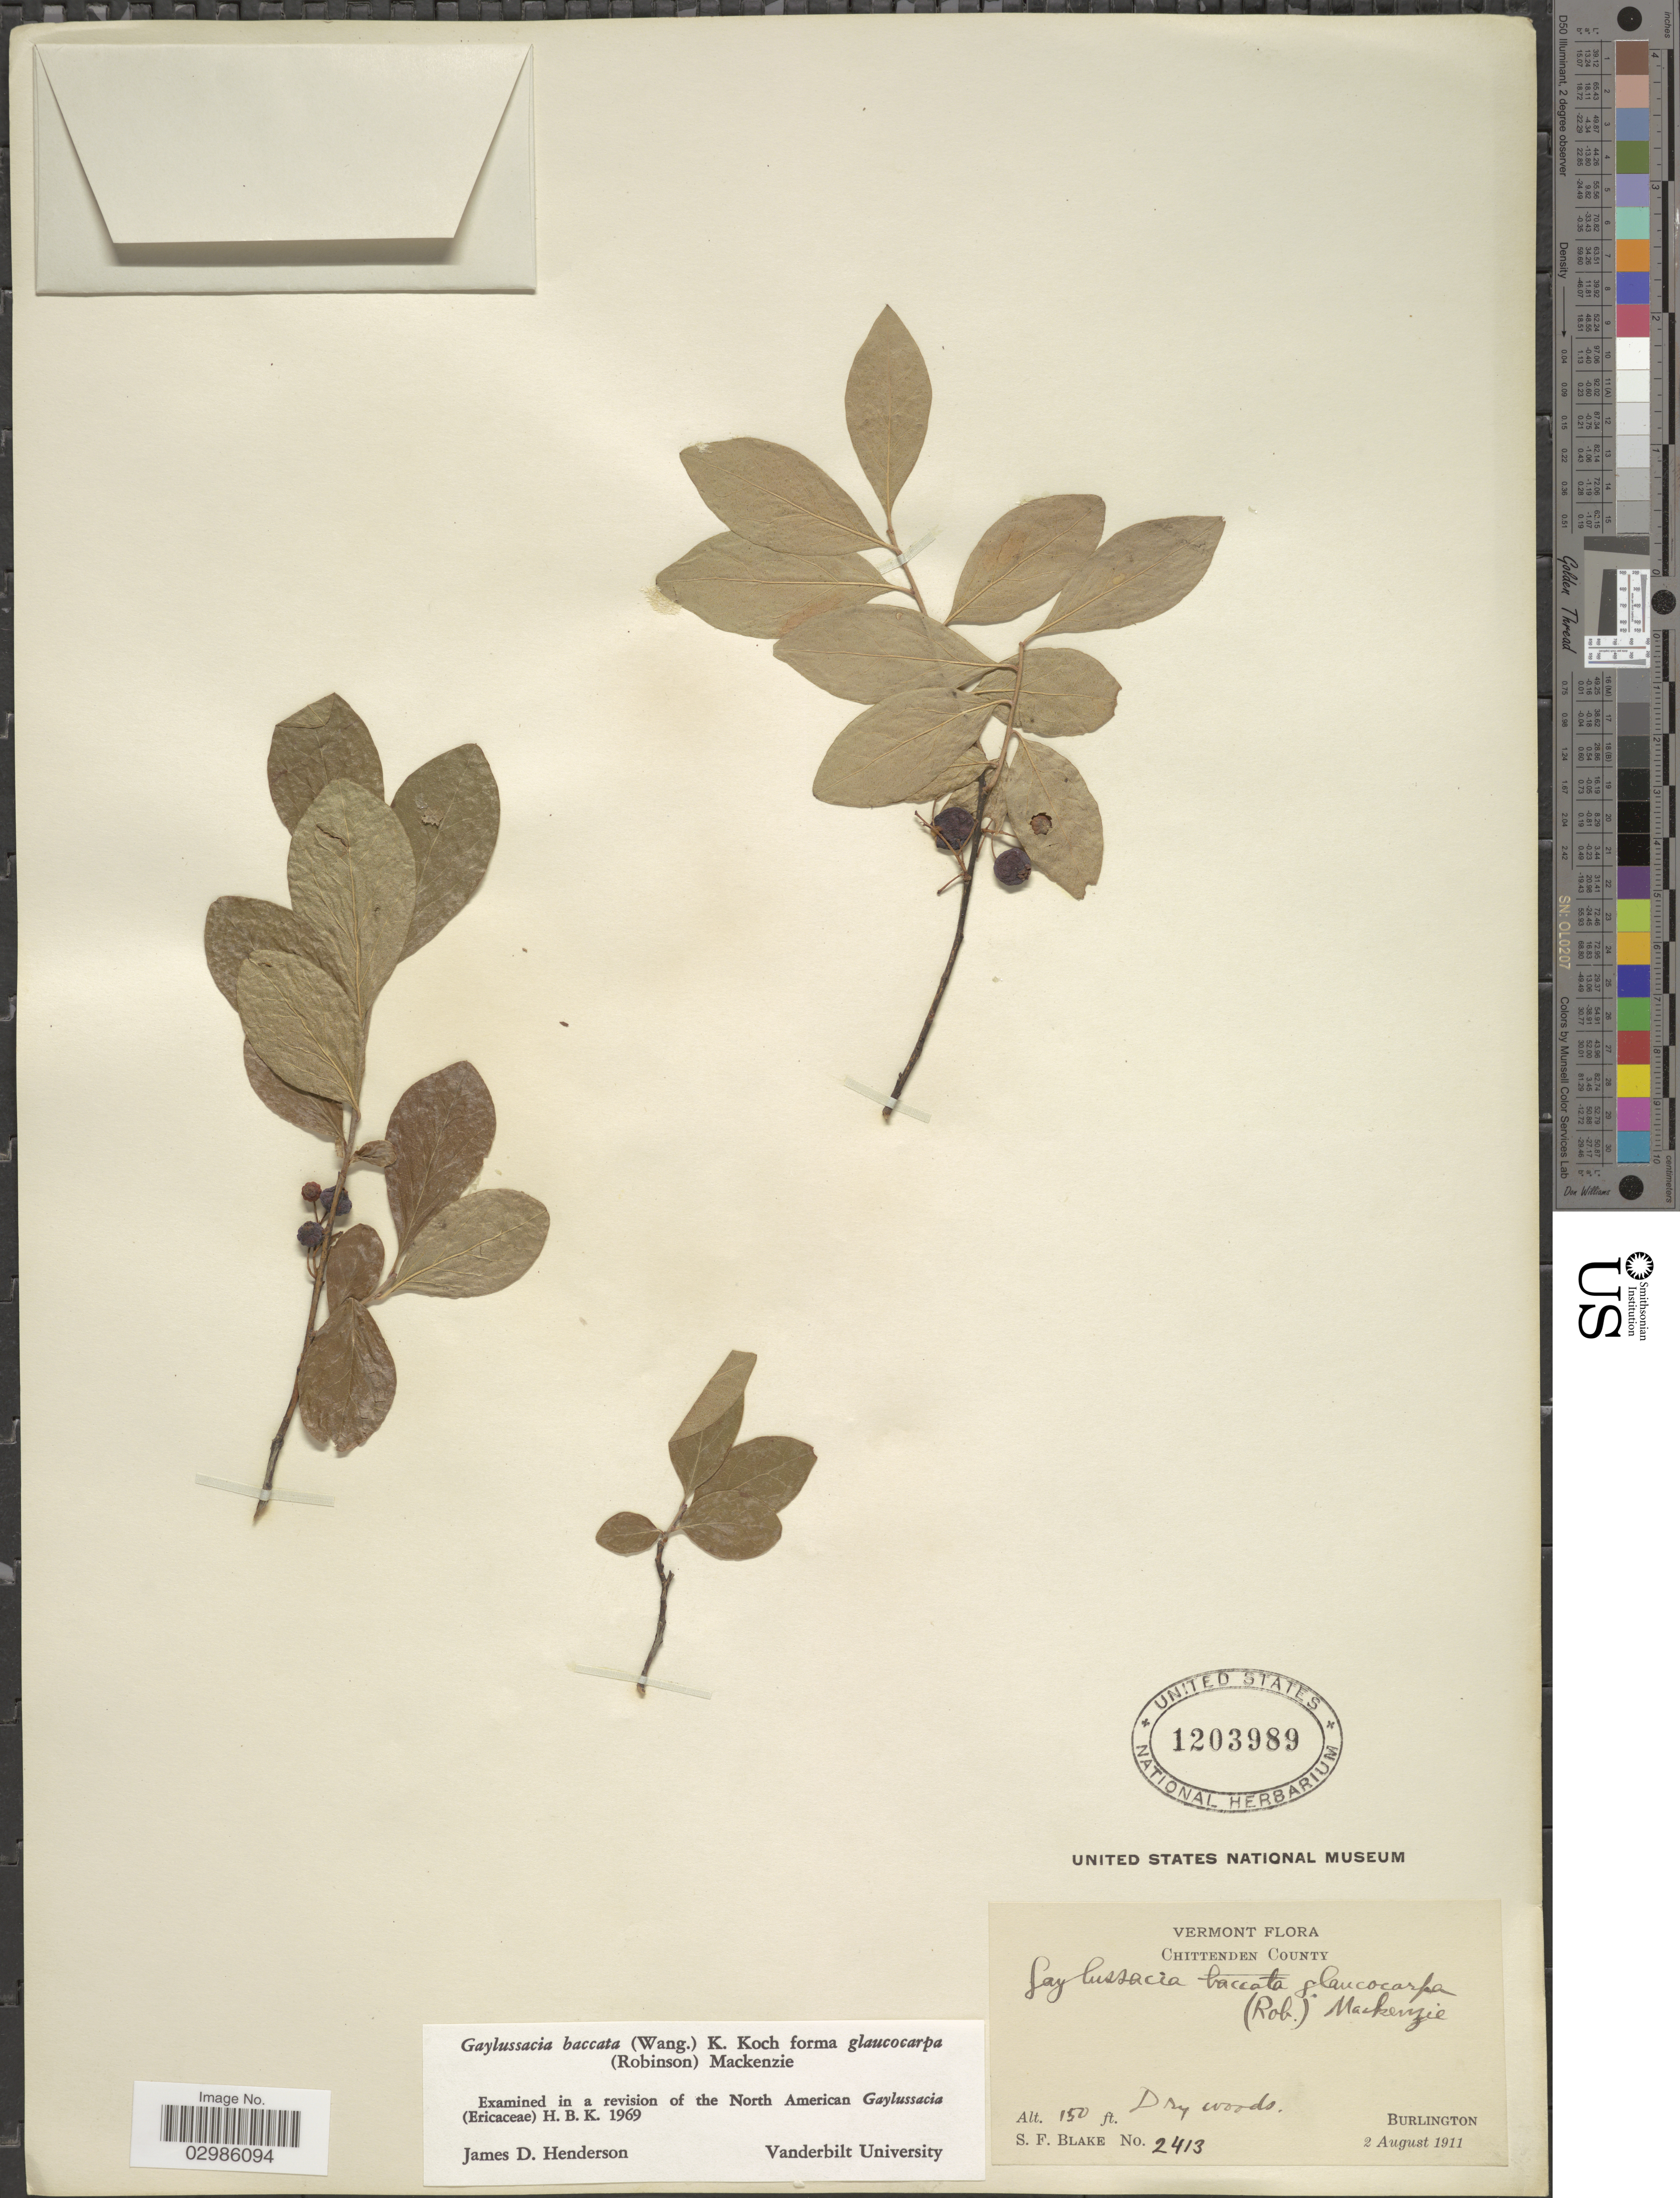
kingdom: Plantae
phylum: Tracheophyta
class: Magnoliopsida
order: Ericales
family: Ericaceae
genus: Gaylussacia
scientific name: Gaylussacia baccata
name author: (Wangenh.) K. Koch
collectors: S. Blake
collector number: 2413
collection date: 1911-08-02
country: United States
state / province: Vermont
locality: Chittenden County. Dry woods. Burlington.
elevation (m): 46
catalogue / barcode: US 1203989